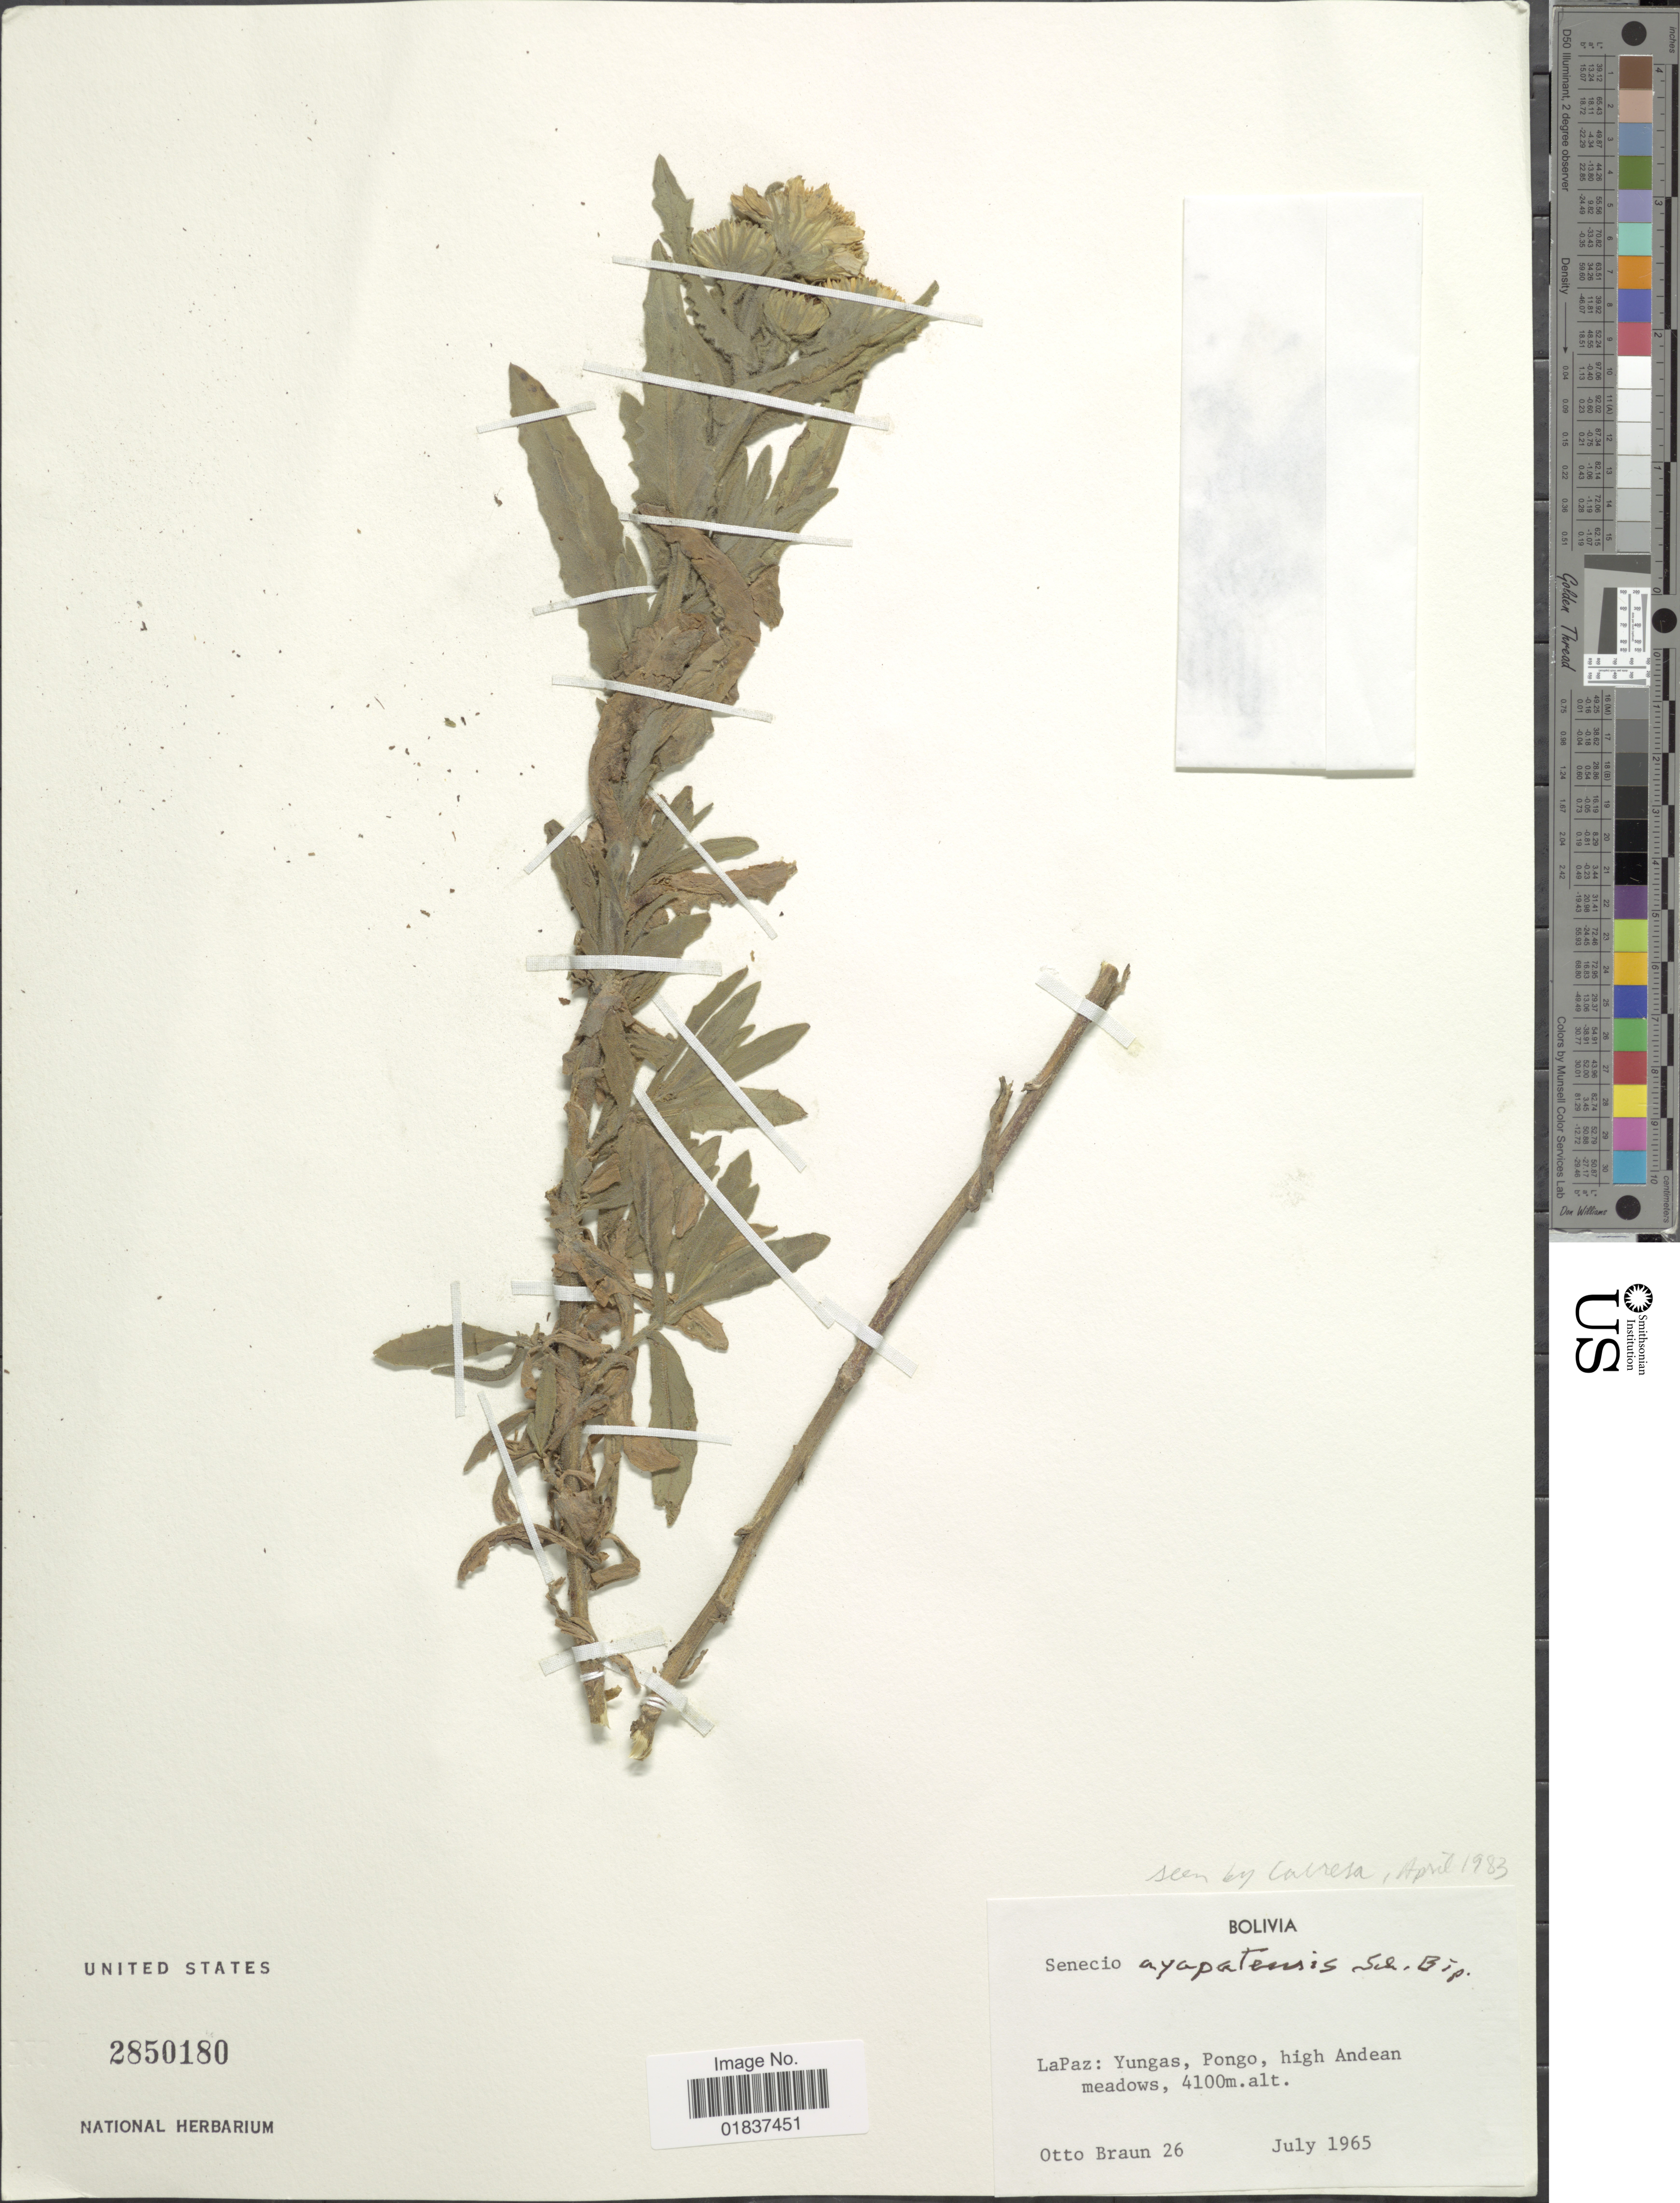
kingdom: Plantae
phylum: Tracheophyta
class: Magnoliopsida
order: Asterales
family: Asteraceae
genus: Senecio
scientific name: Senecio ayapatensis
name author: Sch. Bip.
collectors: O. Braun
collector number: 26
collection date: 1965-07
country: Bolivia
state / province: La Paz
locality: LaPaz: Yungas, Pongo, high Andean meadows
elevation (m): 4100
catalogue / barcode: US 2850180